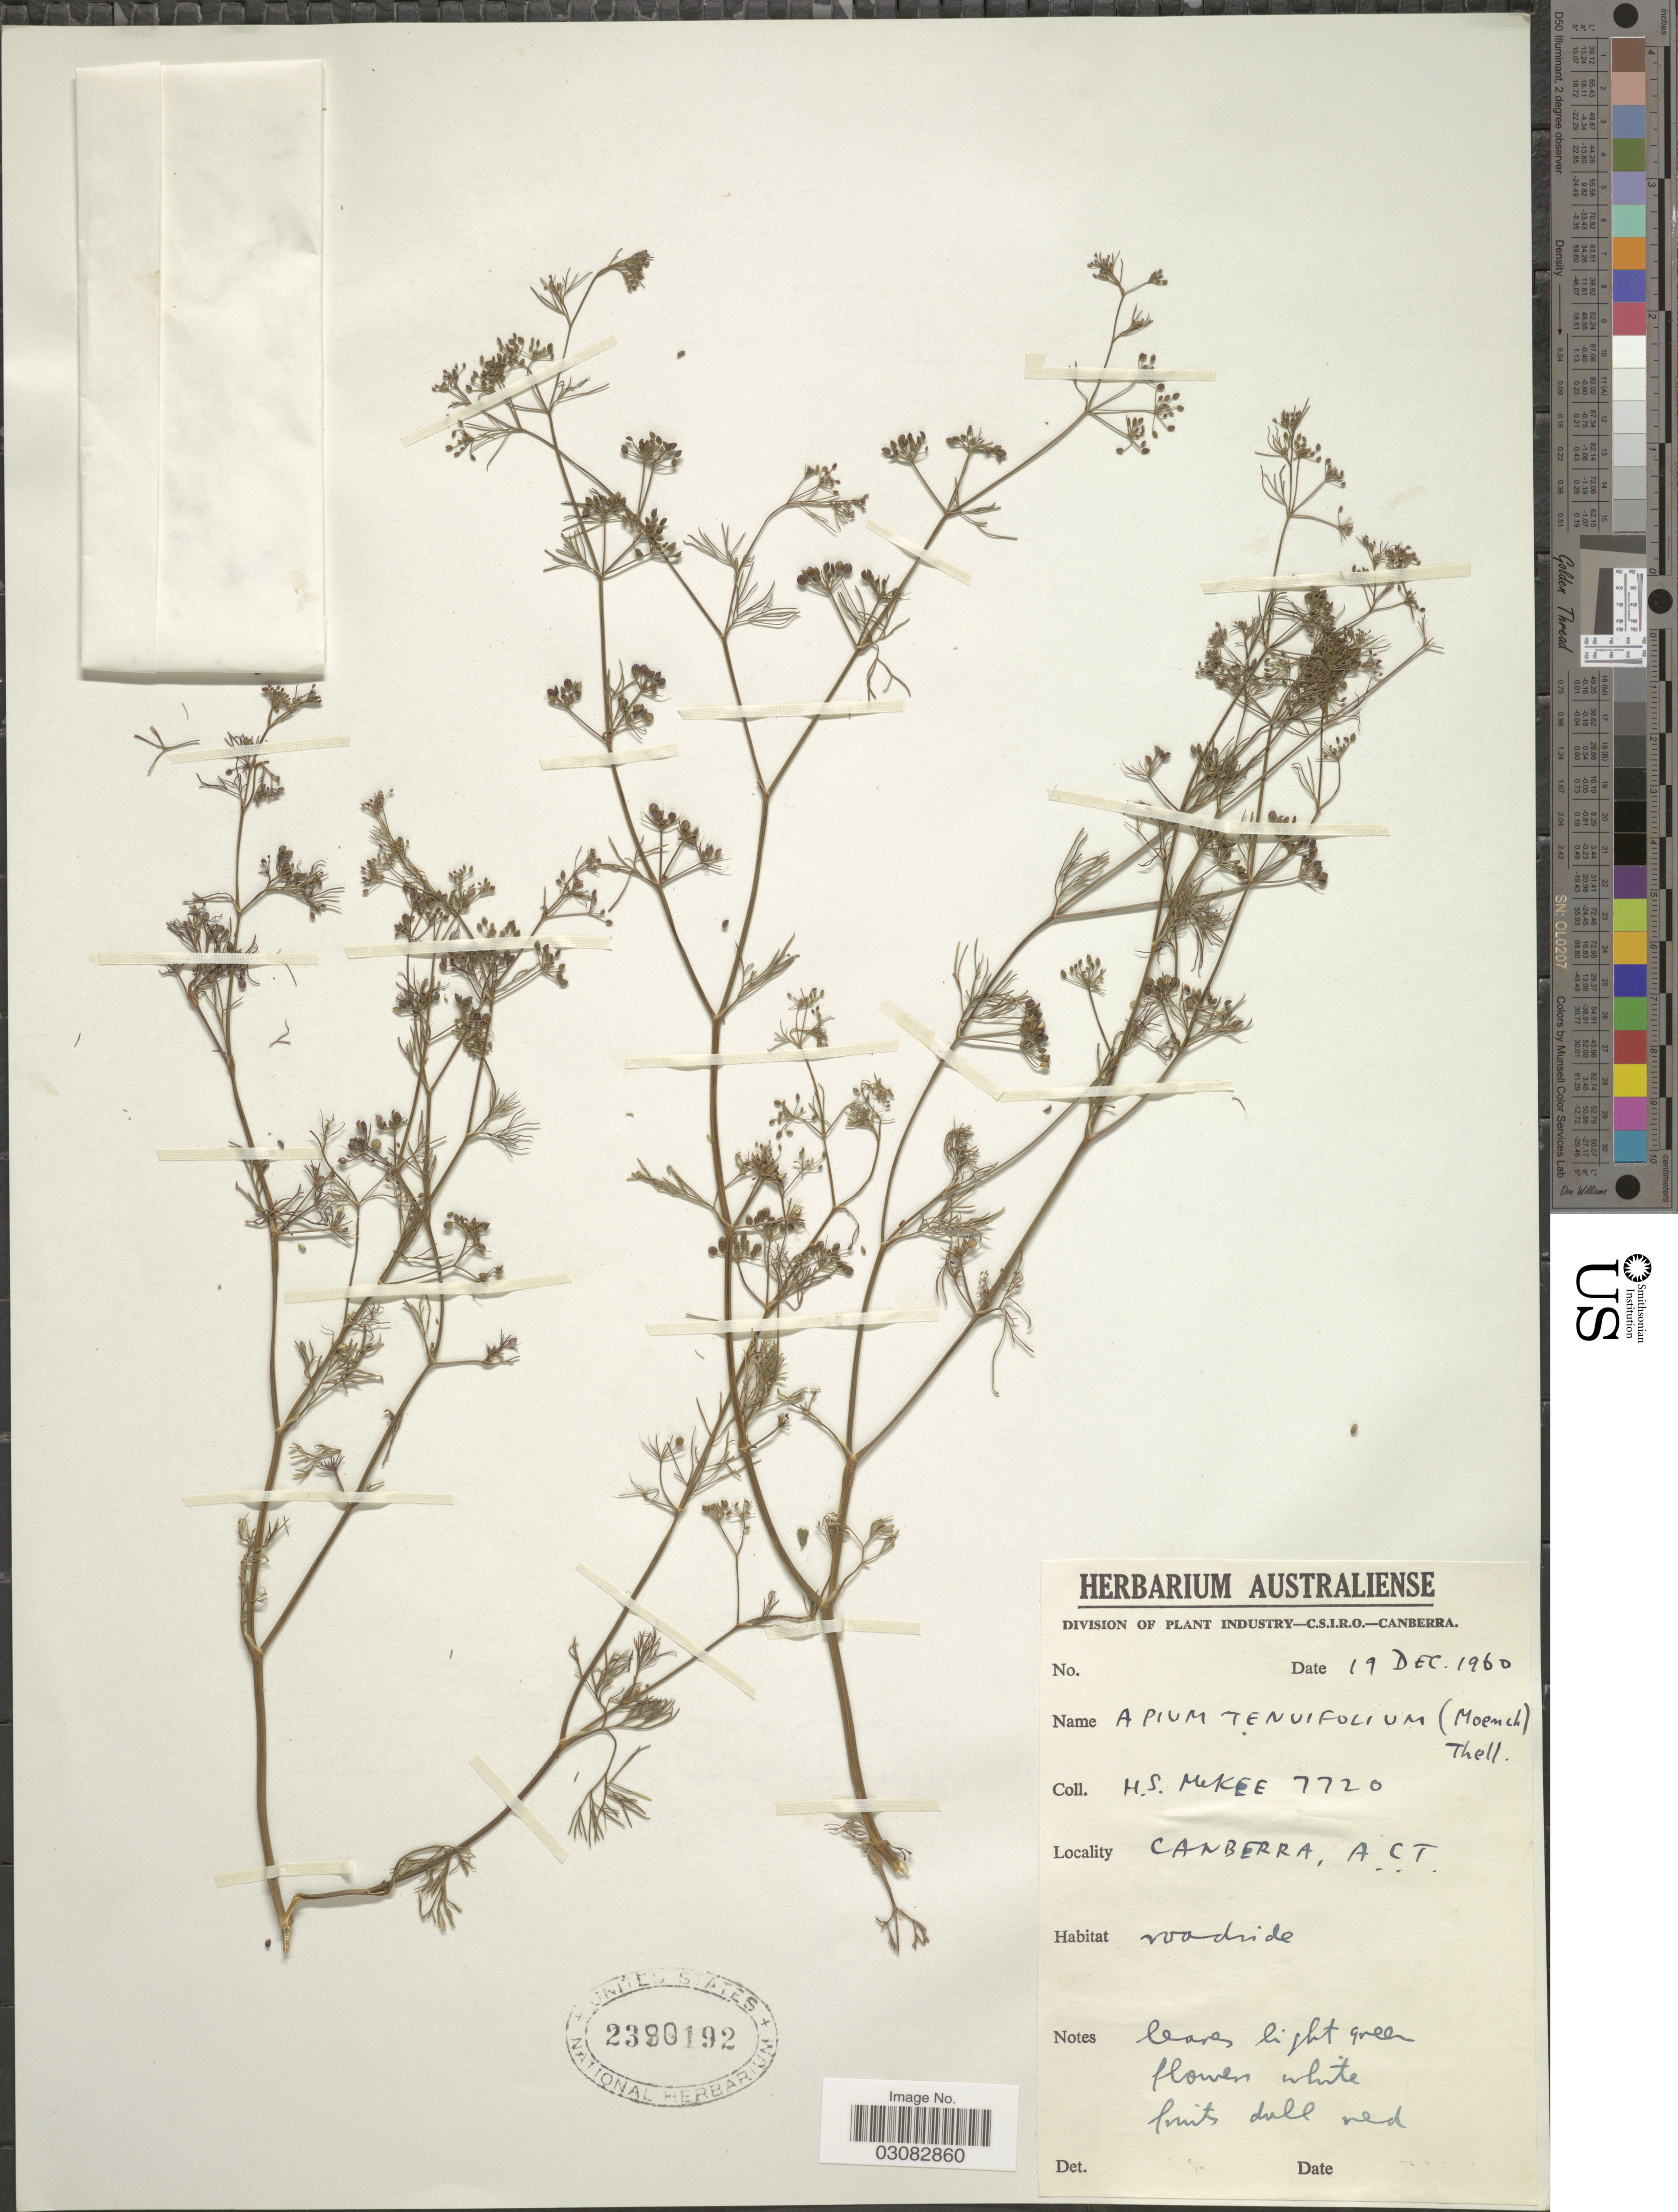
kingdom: Plantae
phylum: Tracheophyta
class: Magnoliopsida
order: Apiales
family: Apiaceae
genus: Apium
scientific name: Apium tenuifolium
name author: (Moench) Thell.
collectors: H. S. McKee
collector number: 7720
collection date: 1960-12-19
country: Australia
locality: Canberra, A.C.T.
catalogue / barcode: US 2390192